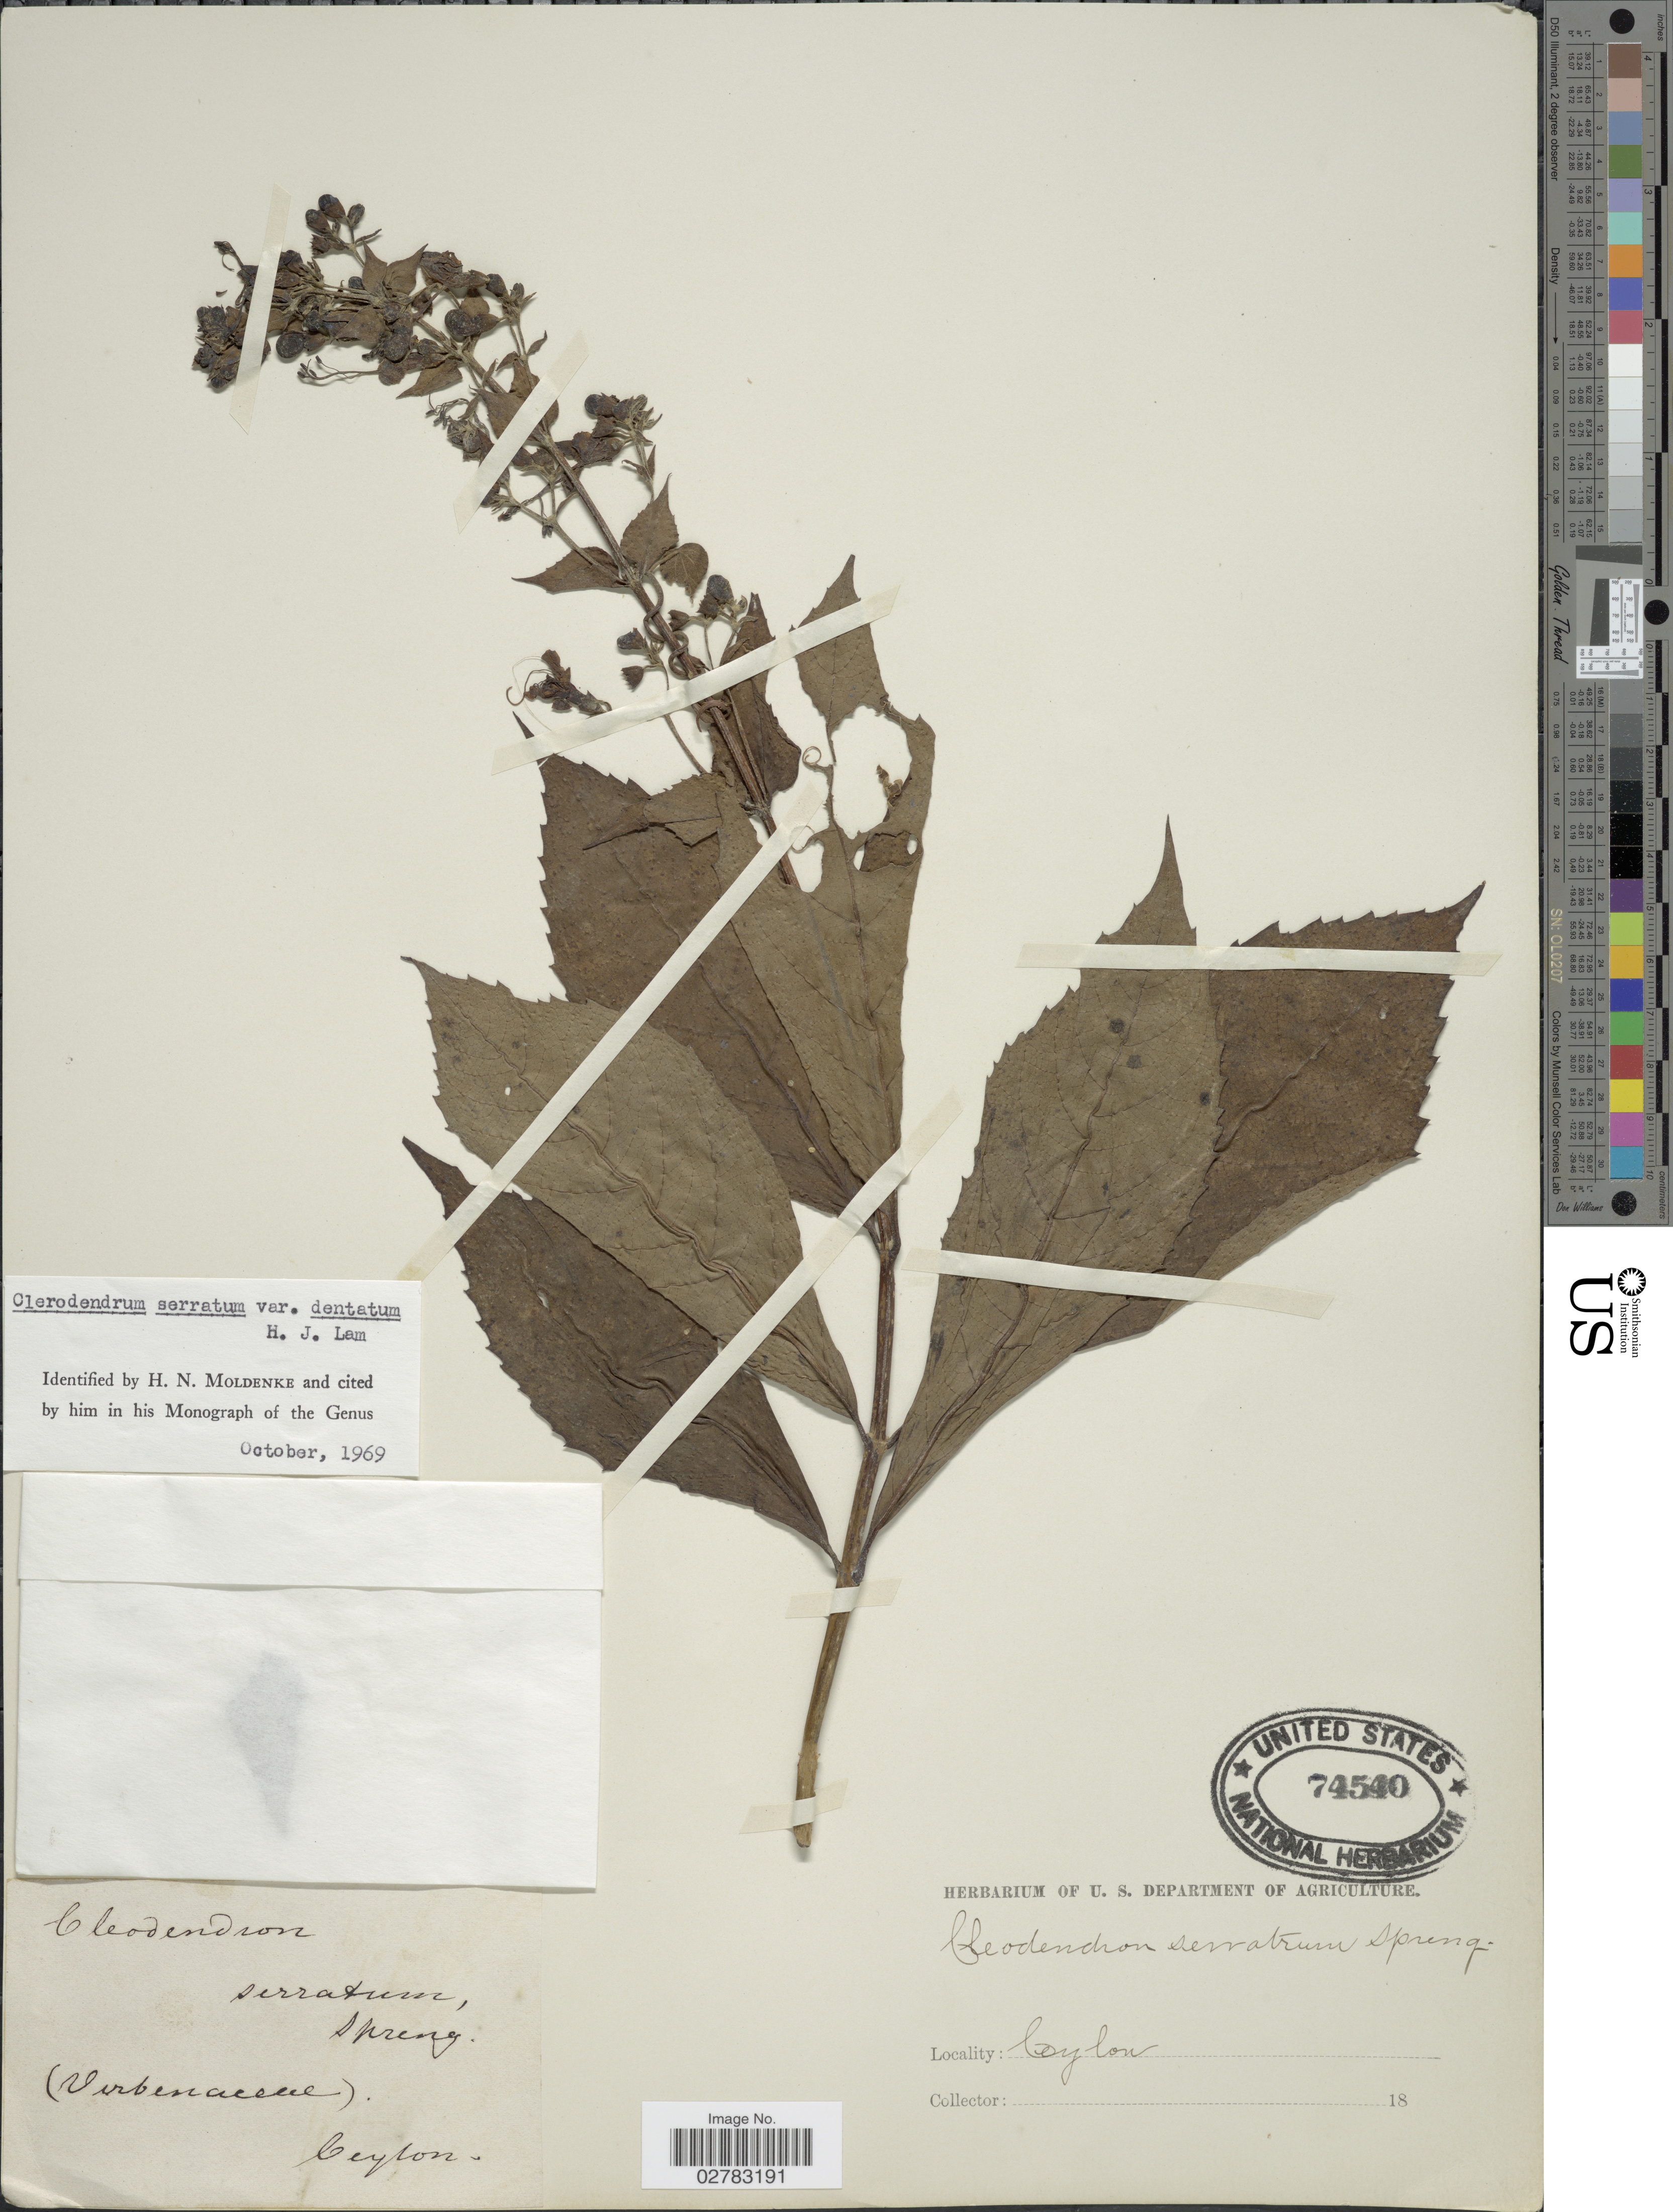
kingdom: Plantae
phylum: Tracheophyta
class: Magnoliopsida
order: Lamiales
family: Lamiaceae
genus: Clerodendrum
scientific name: Clerodendrum serratum var. dentatum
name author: H.J. Lam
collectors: ex herb. U. S. Department of Agriculture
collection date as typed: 18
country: Sri Lanka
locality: Ceylon.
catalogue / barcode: US 74540